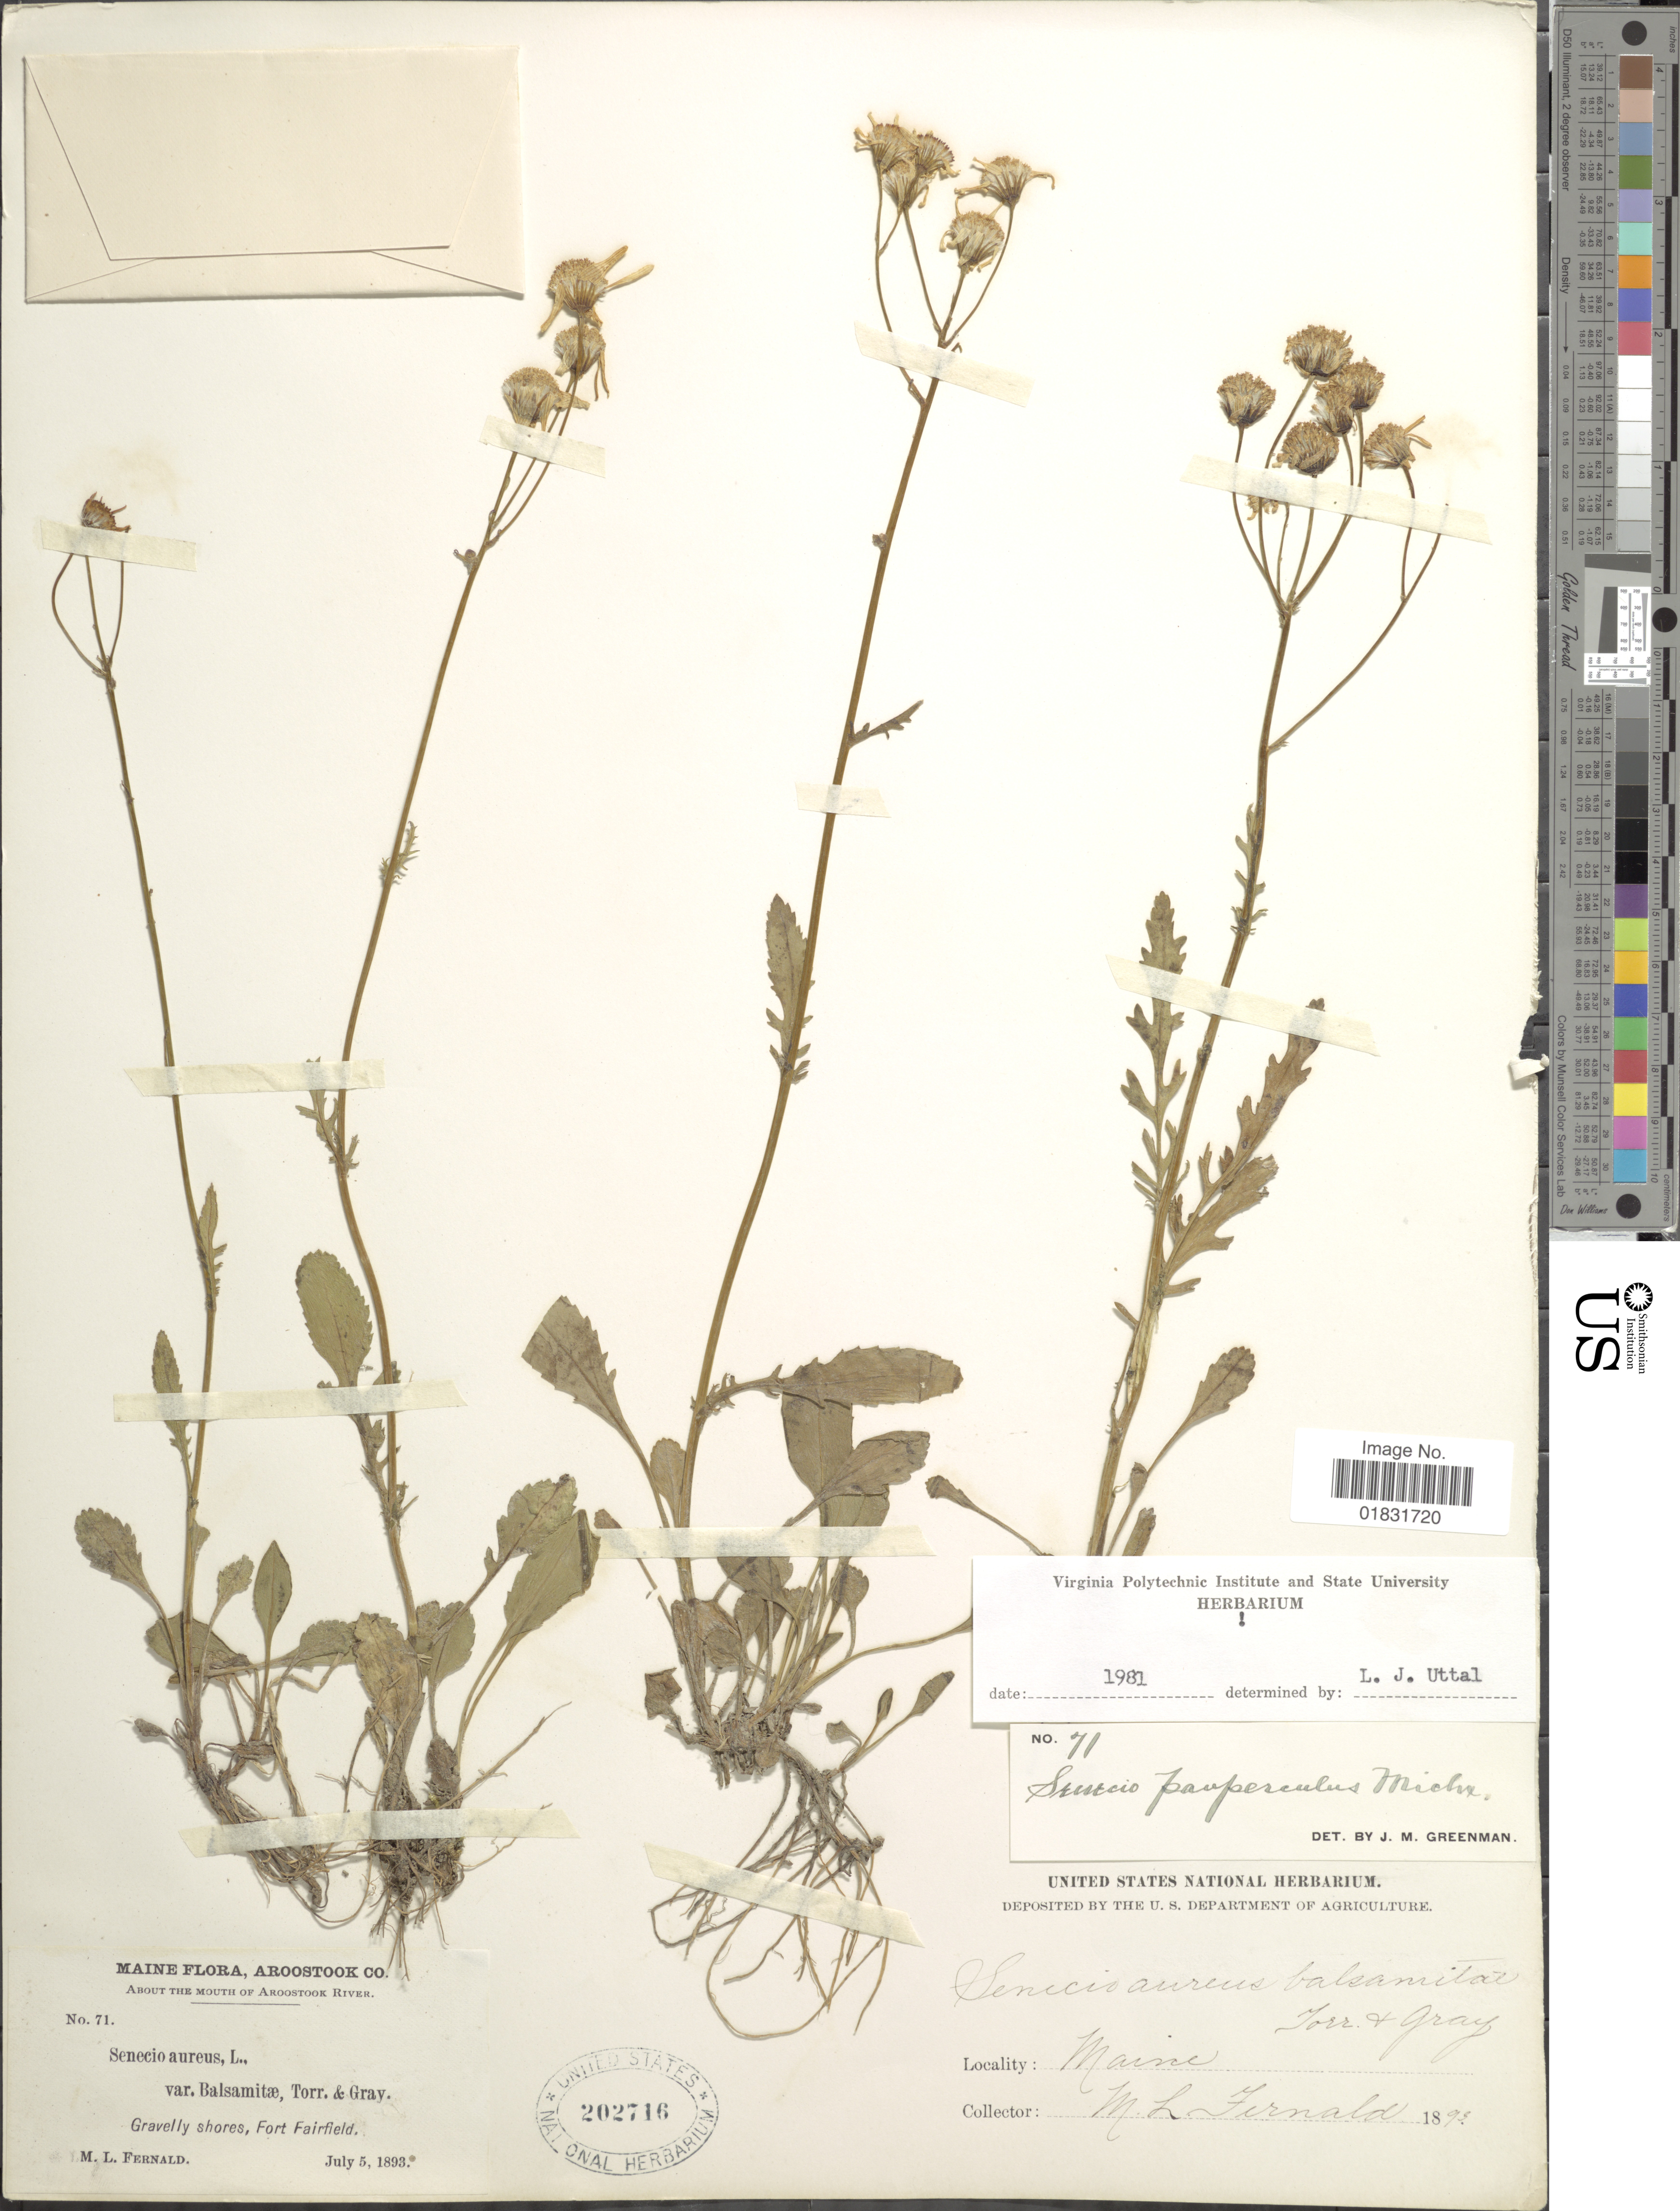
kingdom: Plantae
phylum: Tracheophyta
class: Magnoliopsida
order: Asterales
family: Asteraceae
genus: Packera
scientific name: Packera paupercula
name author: (Michx.) Á. Löve & D. Löve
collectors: M. L. Fernald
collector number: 71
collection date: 1893-07-05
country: United States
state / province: Maine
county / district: Aroostook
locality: Aroostook Co, About the Mouth of Aroostook River, Gravelly shores, Fort Fairfield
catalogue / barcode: US 202716